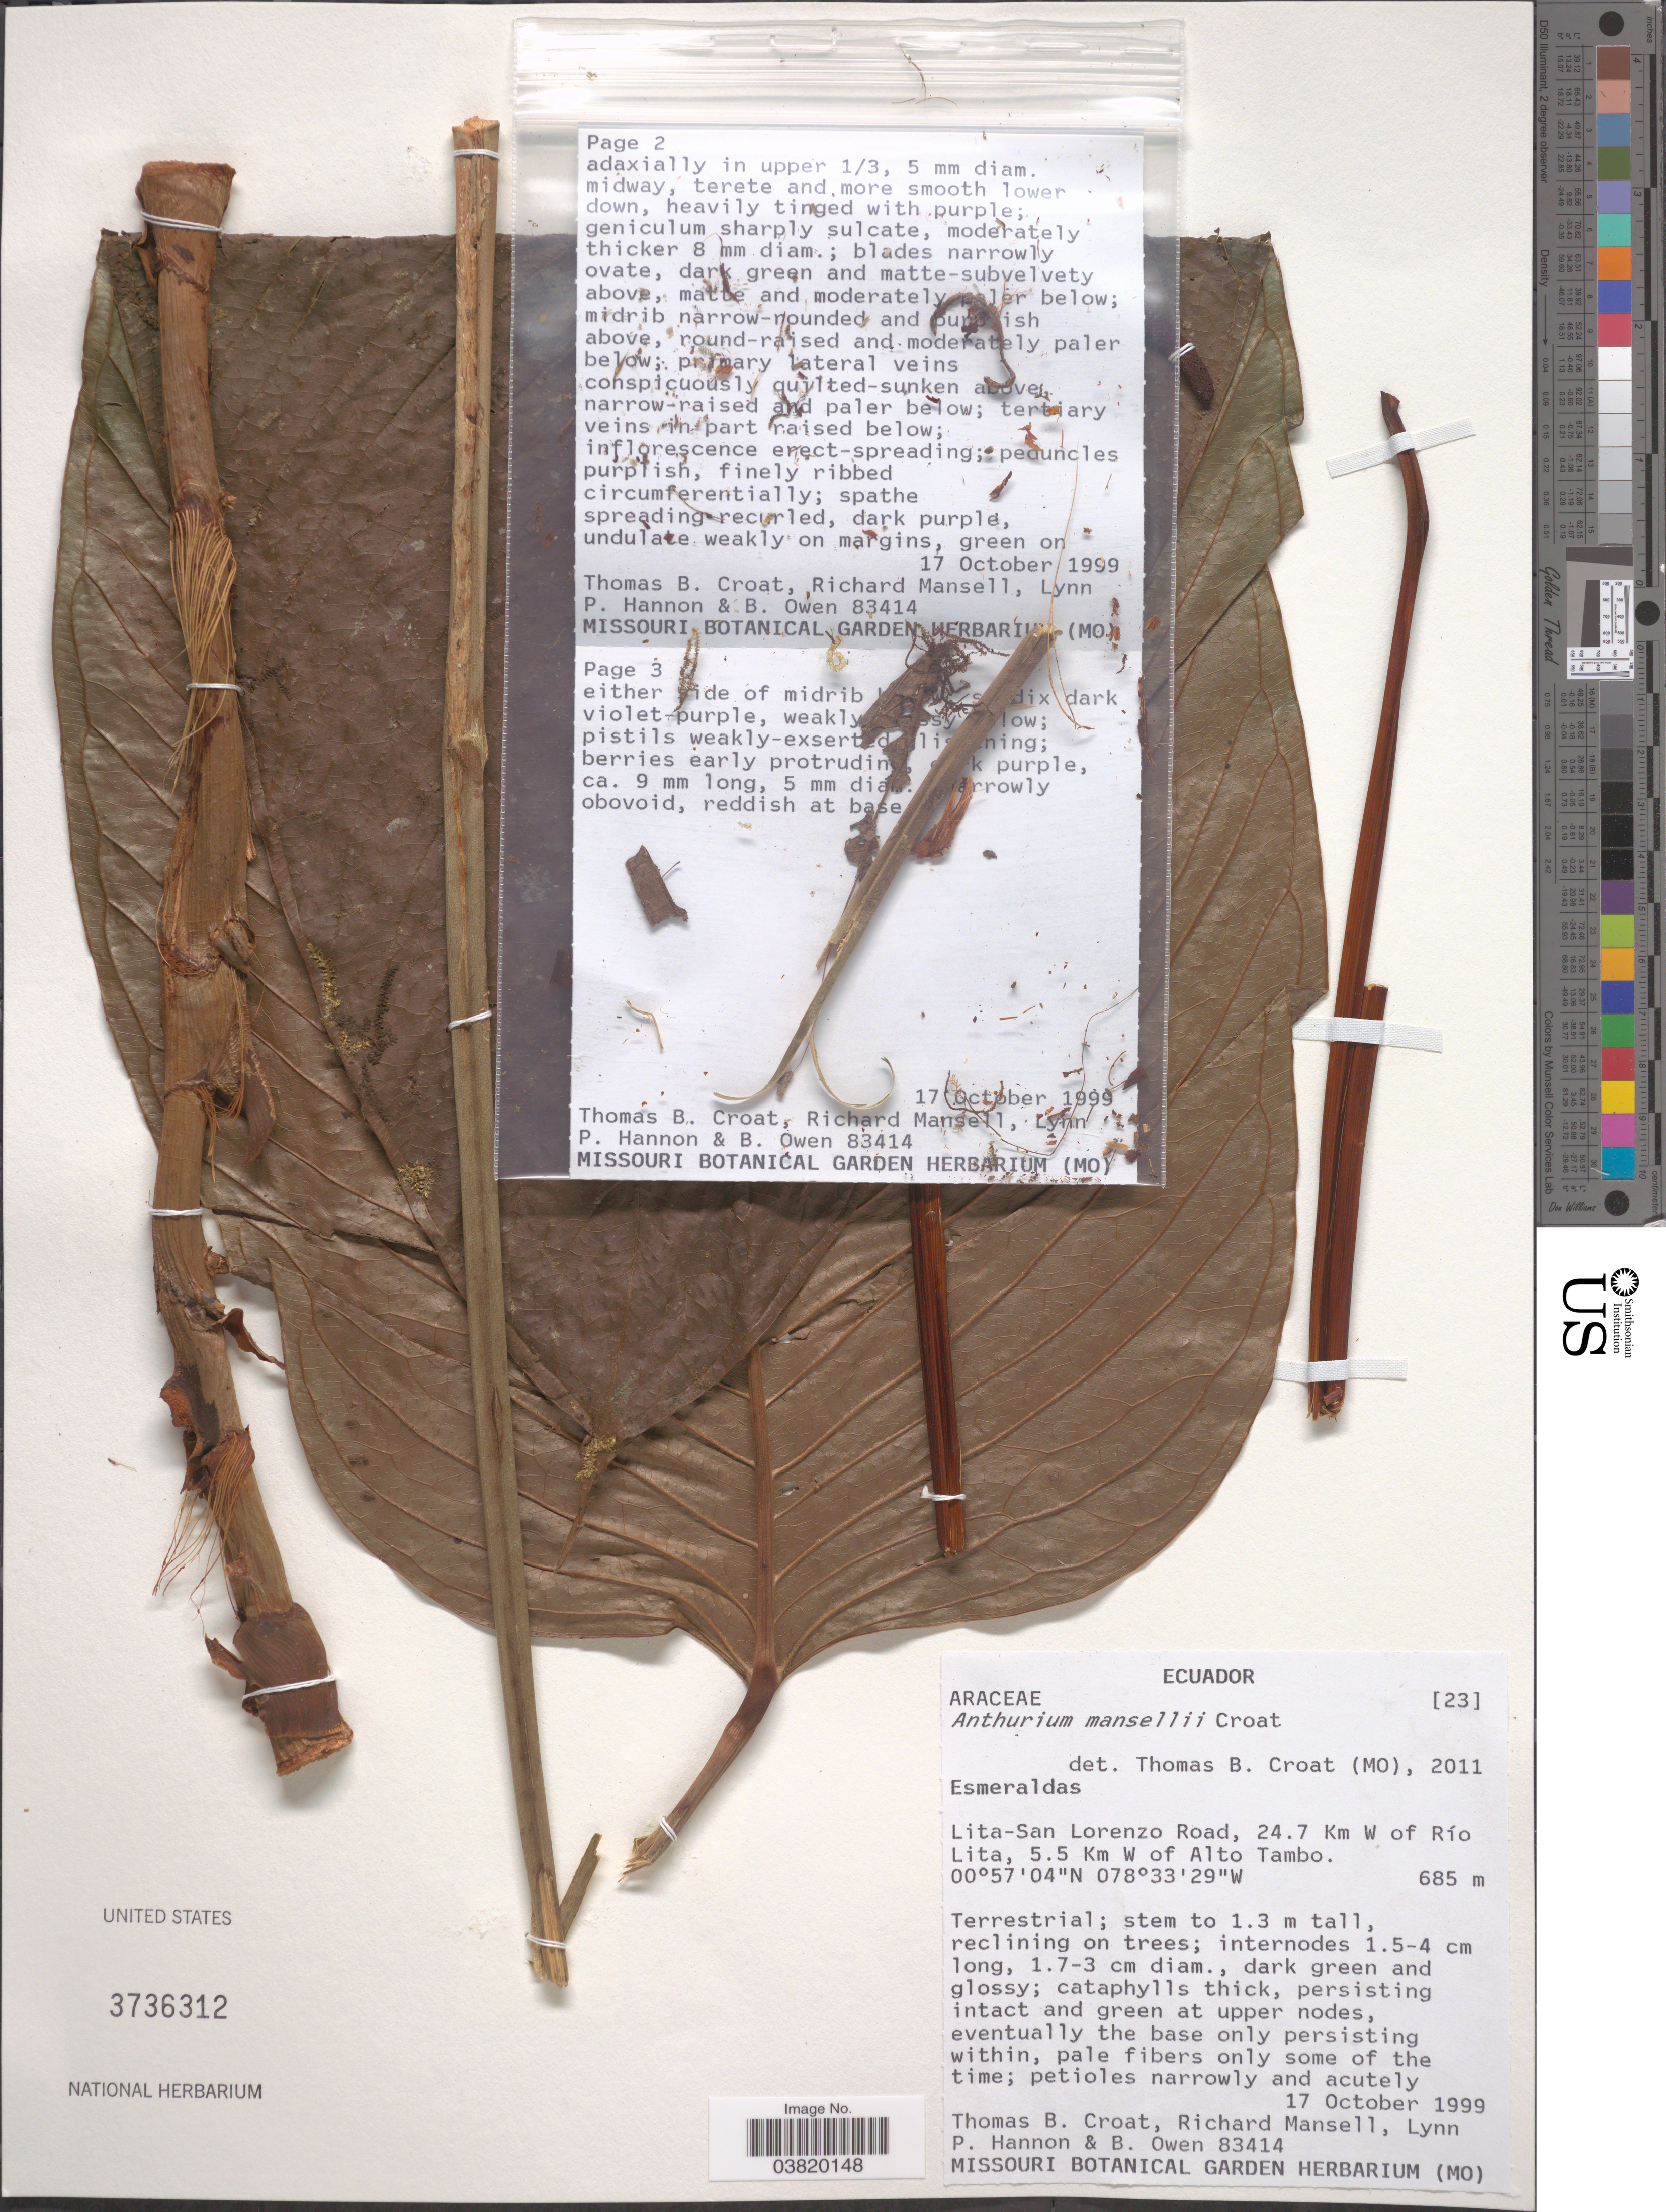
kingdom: Plantae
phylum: Tracheophyta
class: Liliopsida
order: Alismatales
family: Araceae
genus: Anthurium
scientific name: Anthurium mansellii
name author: Croat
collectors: T. B. Croat, R. Mansell, L. Hannon & B. Owen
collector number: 83414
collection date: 1999-10-17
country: Ecuador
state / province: Esmeraldas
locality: Lita-San Lorenzo Road, 24.7 Km W of Río Lita, 5.5. Km W of Alto Tambo.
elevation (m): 685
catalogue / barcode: US 3736312